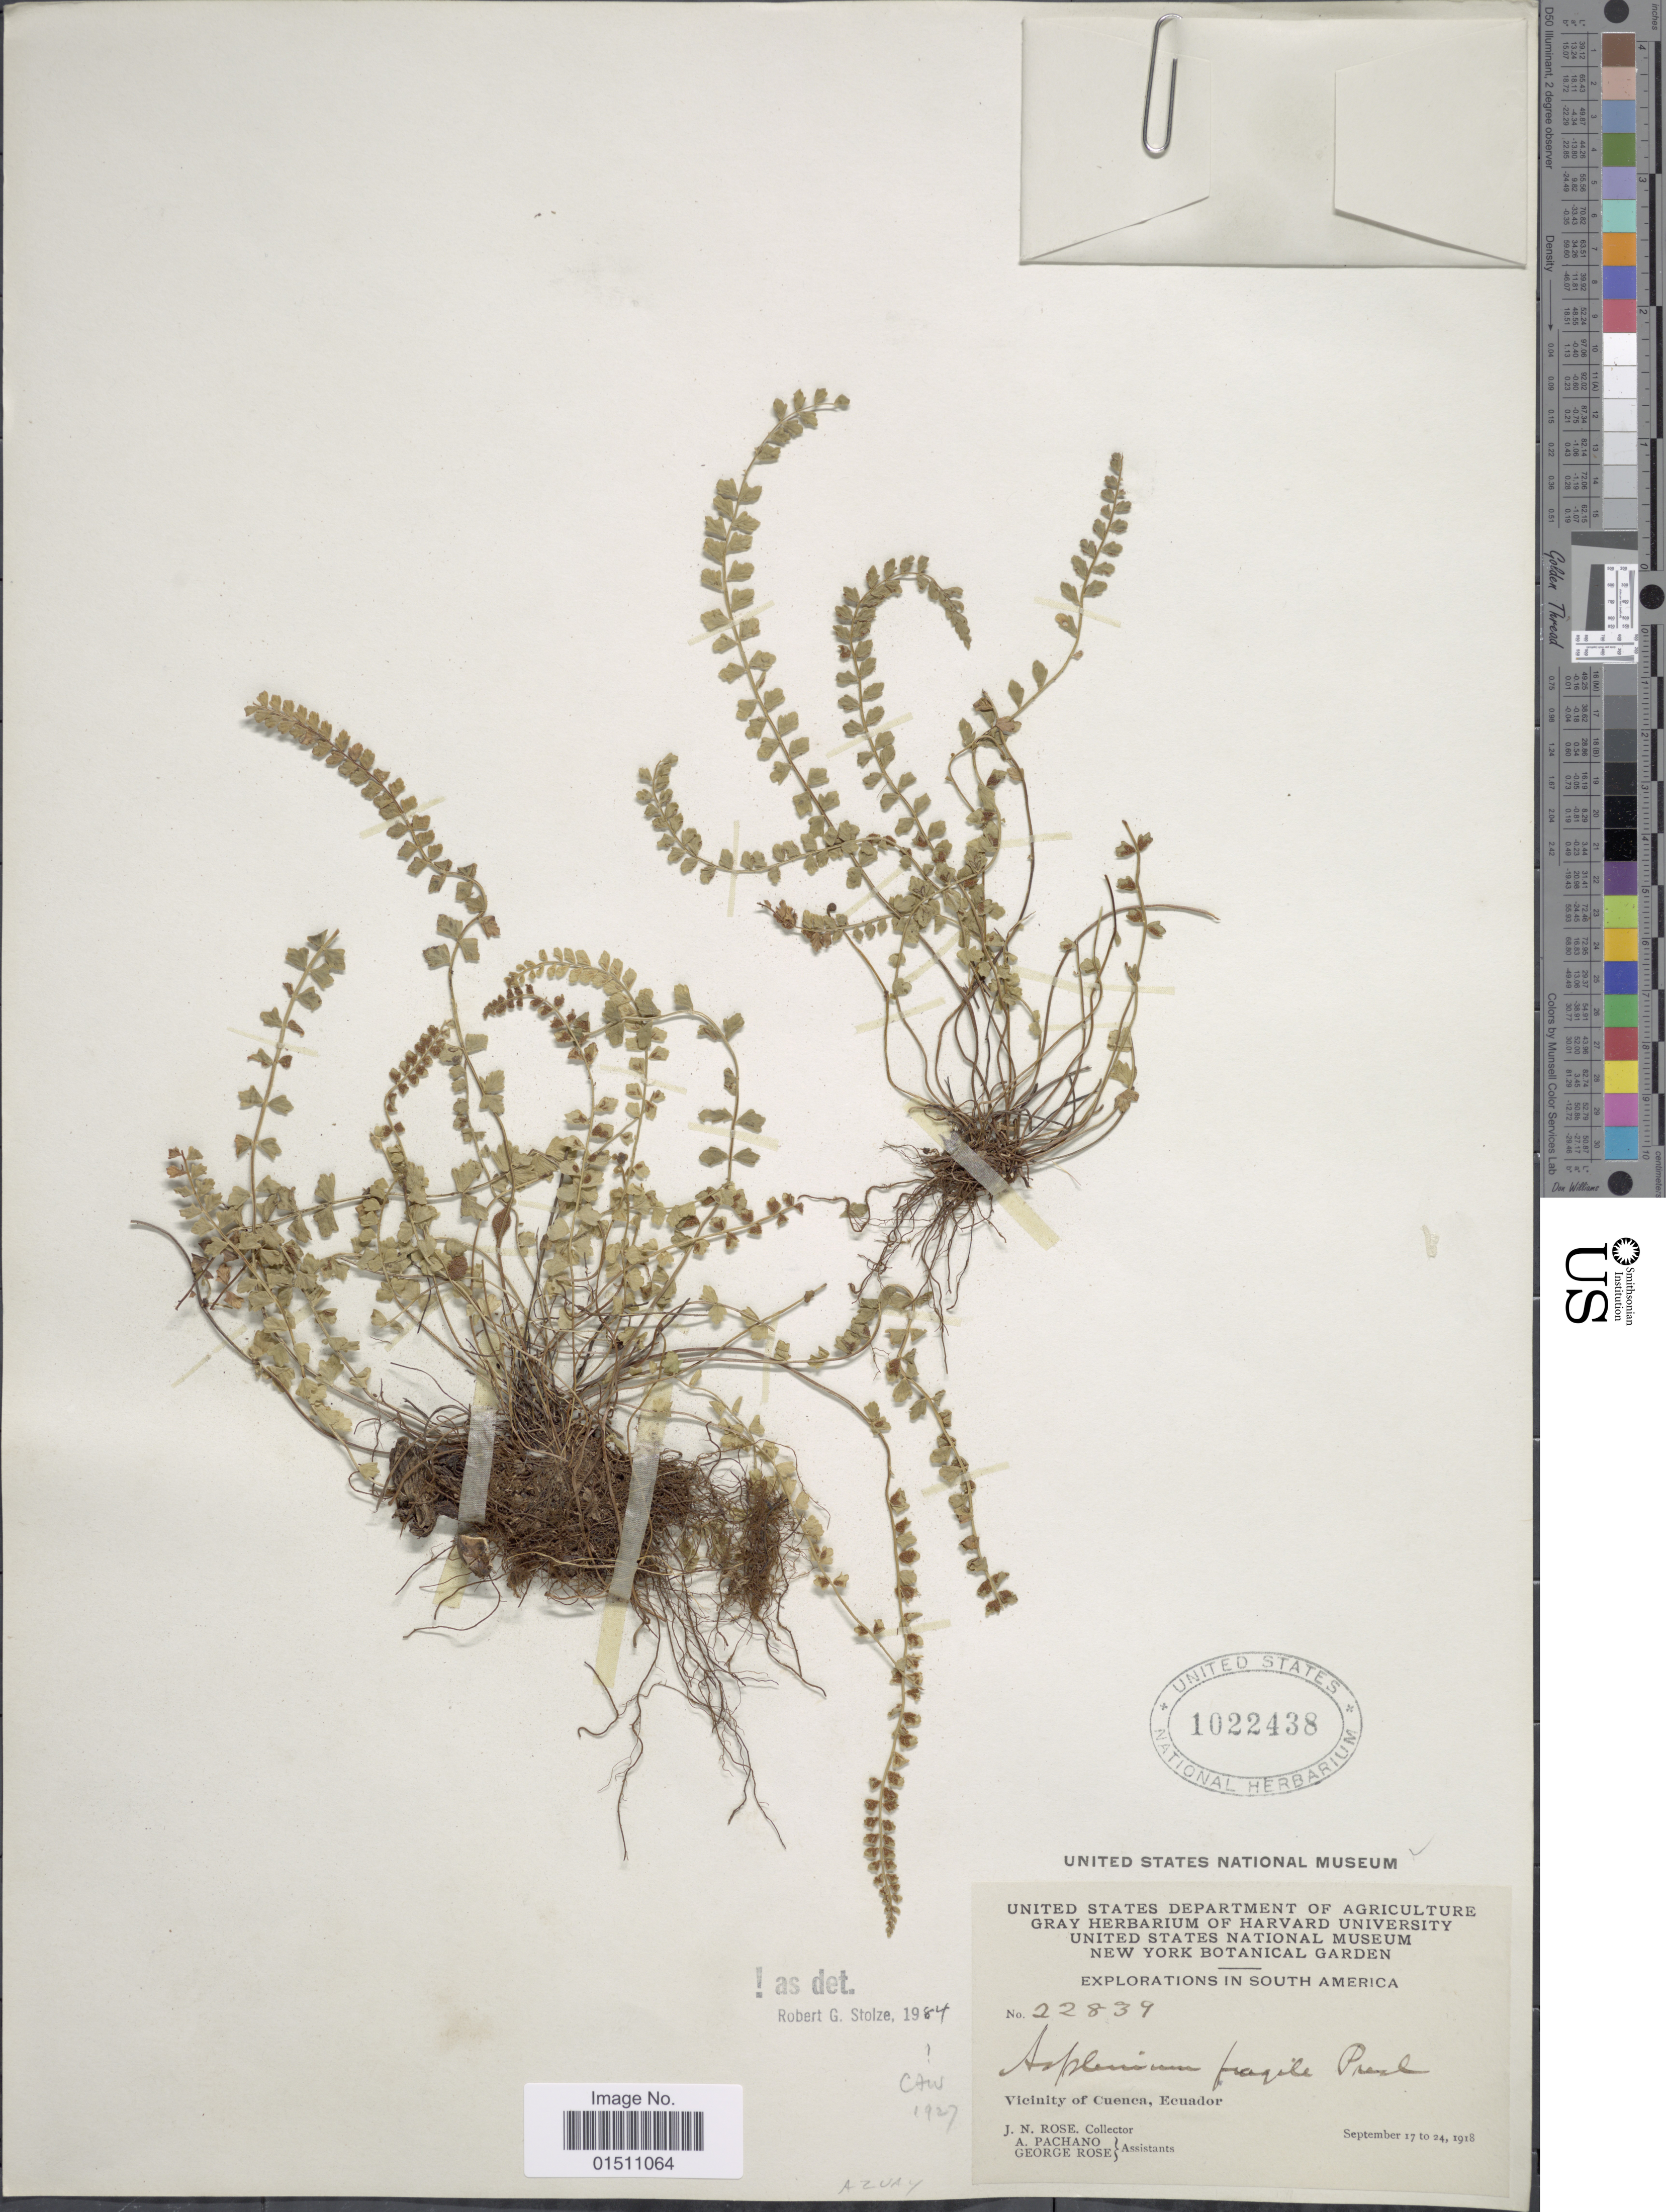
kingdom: Plantae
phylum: Tracheophyta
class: Polypodiopsida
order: Polypodiales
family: Aspleniaceae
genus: Asplenium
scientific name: Asplenium fragile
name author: C. Presl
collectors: J. N. Rose, A. Pachano & G. Rose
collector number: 22839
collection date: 1918-09-17/1918-09-24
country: Ecuador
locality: South America, Vicinity of Cuenca, Ecuador.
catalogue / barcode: US 1022438